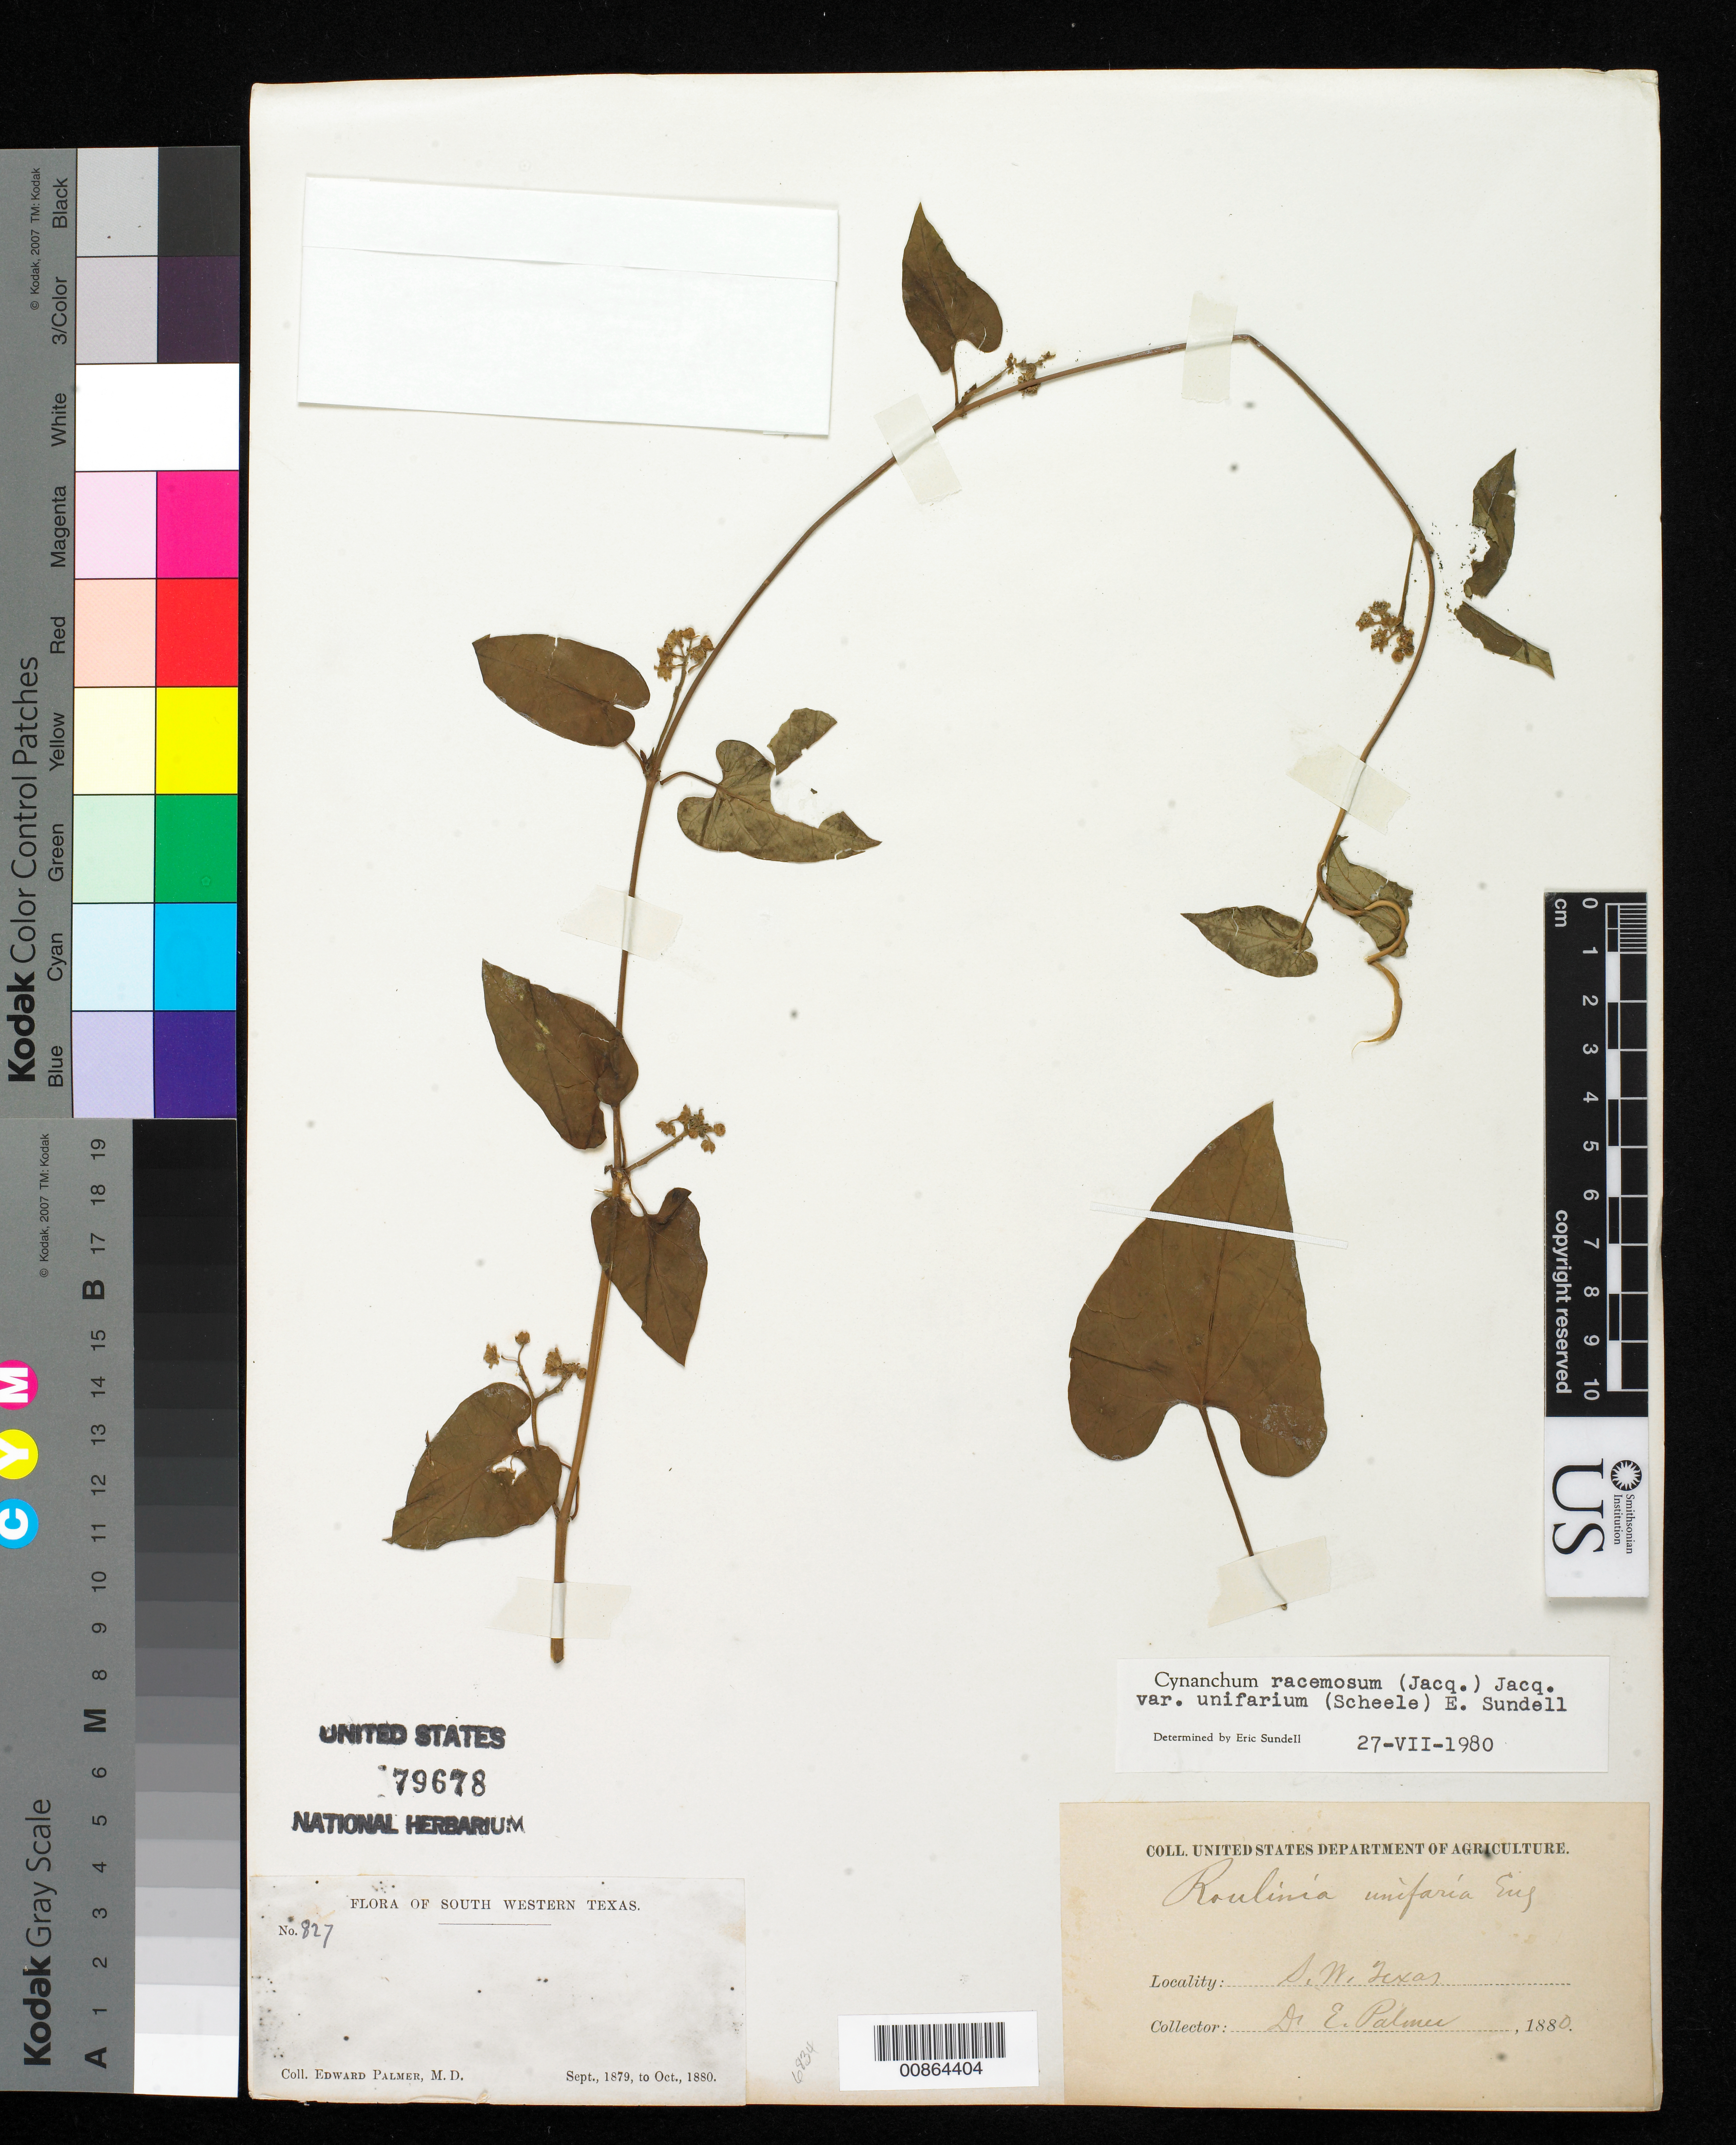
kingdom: Plantae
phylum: Tracheophyta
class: Magnoliopsida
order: Gentianales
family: Apocynaceae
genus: Cynanchum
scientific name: Cynanchum racemosum var. unifarium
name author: (Scheele) Sundell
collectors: E. Palmer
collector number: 827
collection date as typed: Sep 1879 to -- Oct 1880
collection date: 1879-09/1880-10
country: United States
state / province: Texas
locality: South Western Texas.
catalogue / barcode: US 79678